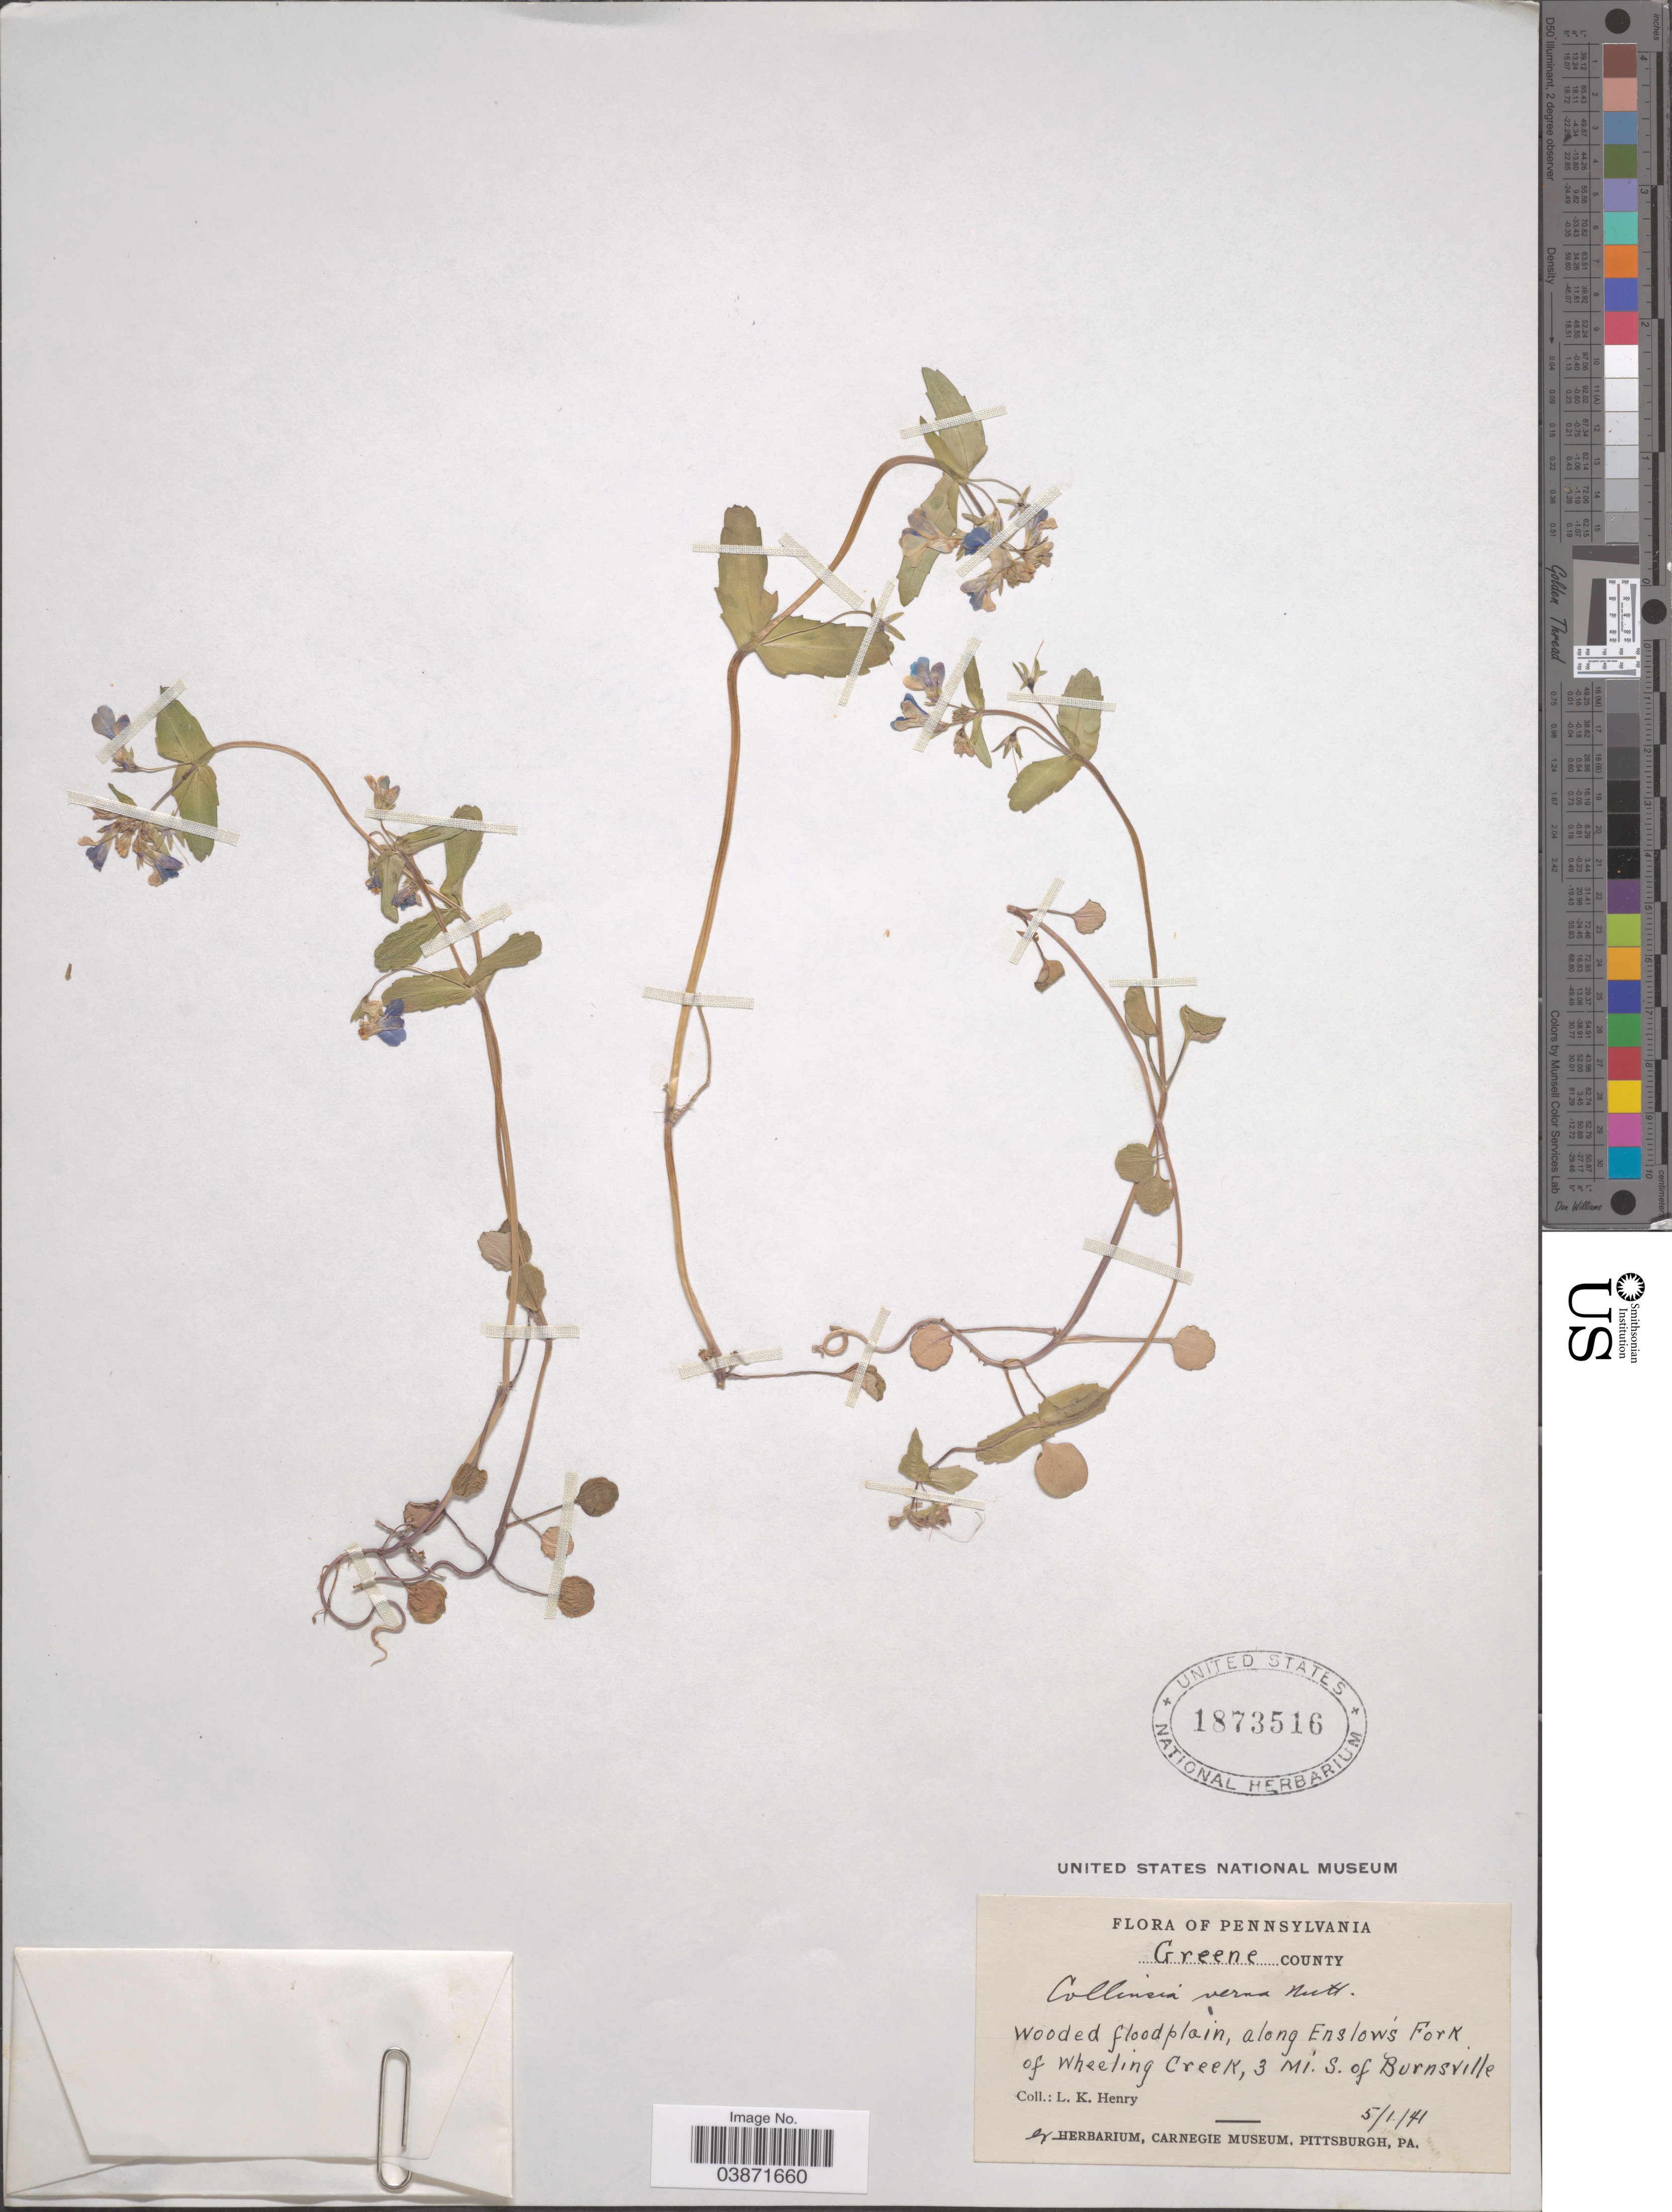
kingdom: Plantae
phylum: Tracheophyta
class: Magnoliopsida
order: Lamiales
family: Plantaginaceae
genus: Collinsia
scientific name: Collinsia verna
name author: Nutt.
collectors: L. K. Henry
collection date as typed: Transcribed d/m/y: 1/5/41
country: United States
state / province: Pennsylvania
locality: Greene County. Wooded floodplain, along Enslow's Fork of Wheeling Creek, 3 Mi. S. of Burnsville.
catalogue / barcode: US 1873516